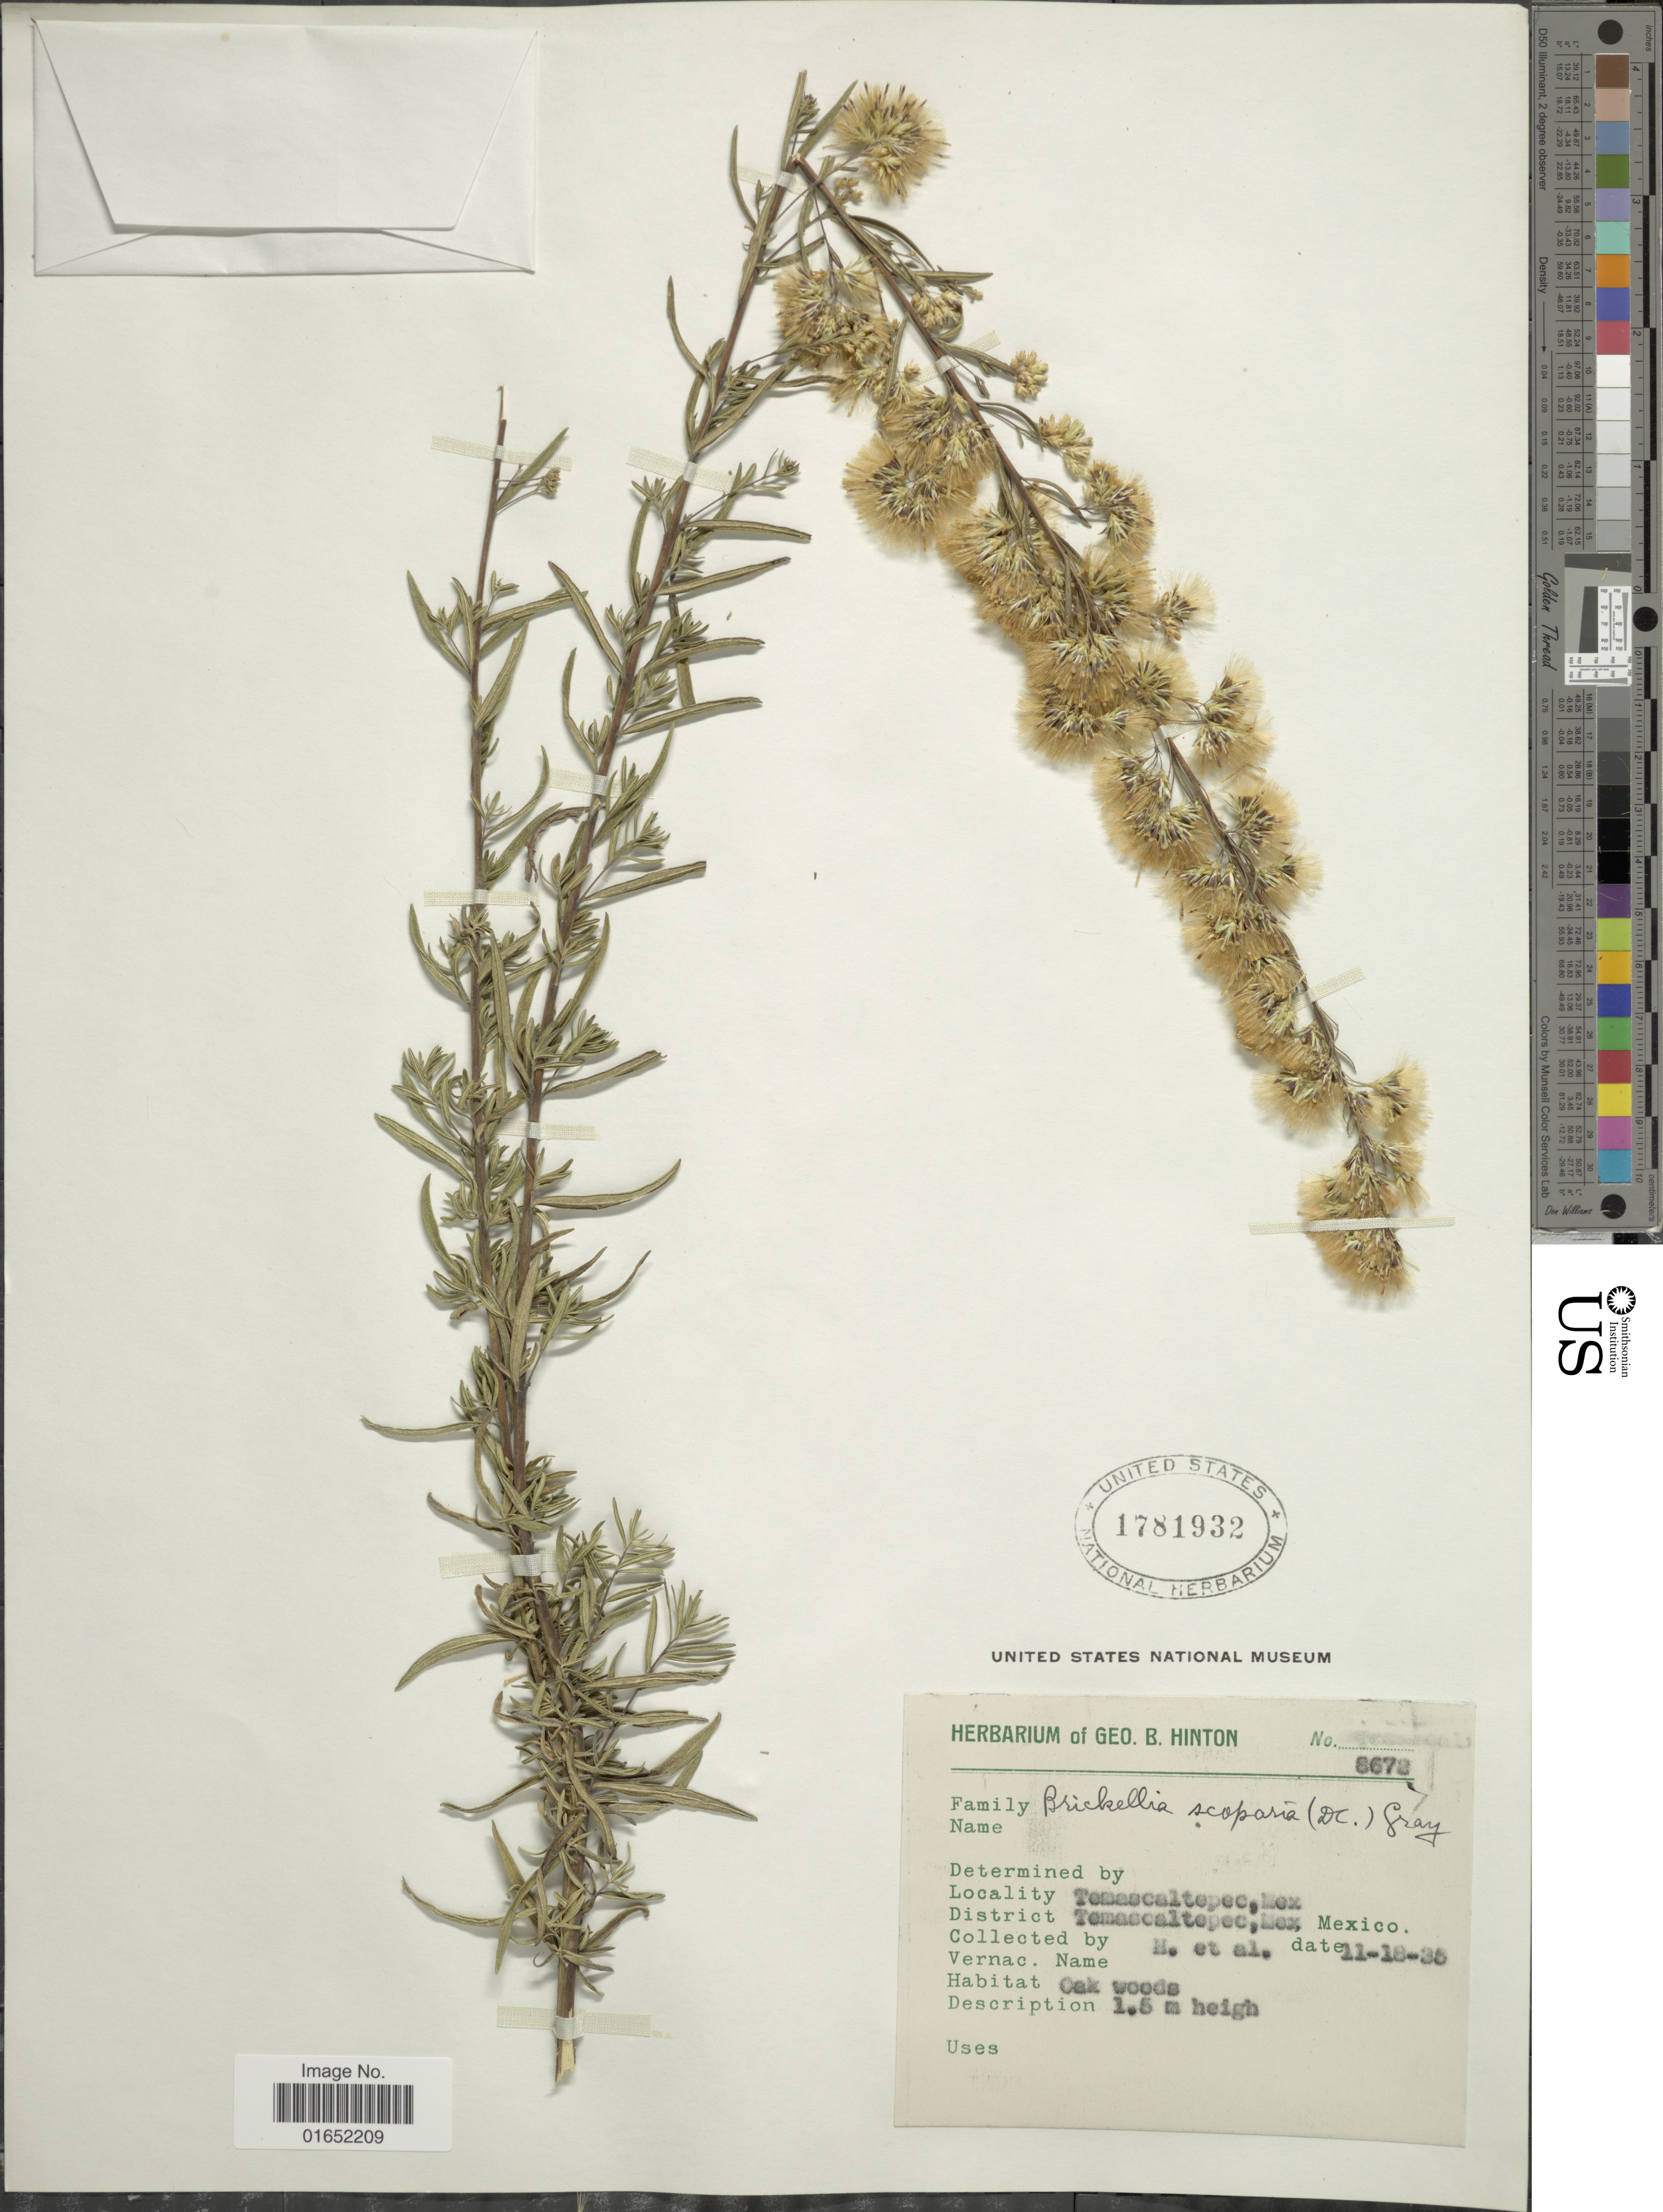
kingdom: Plantae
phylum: Tracheophyta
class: Magnoliopsida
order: Asterales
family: Asteraceae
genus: Brickellia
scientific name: Brickellia scoparia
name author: (DC.) A. Gray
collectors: G. B. Hinton & et al.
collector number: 8672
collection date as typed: Transcribed d/m/y: 18/11/35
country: Mexico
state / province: México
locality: Temascaltepec, District Temascaltepec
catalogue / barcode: US 1781932